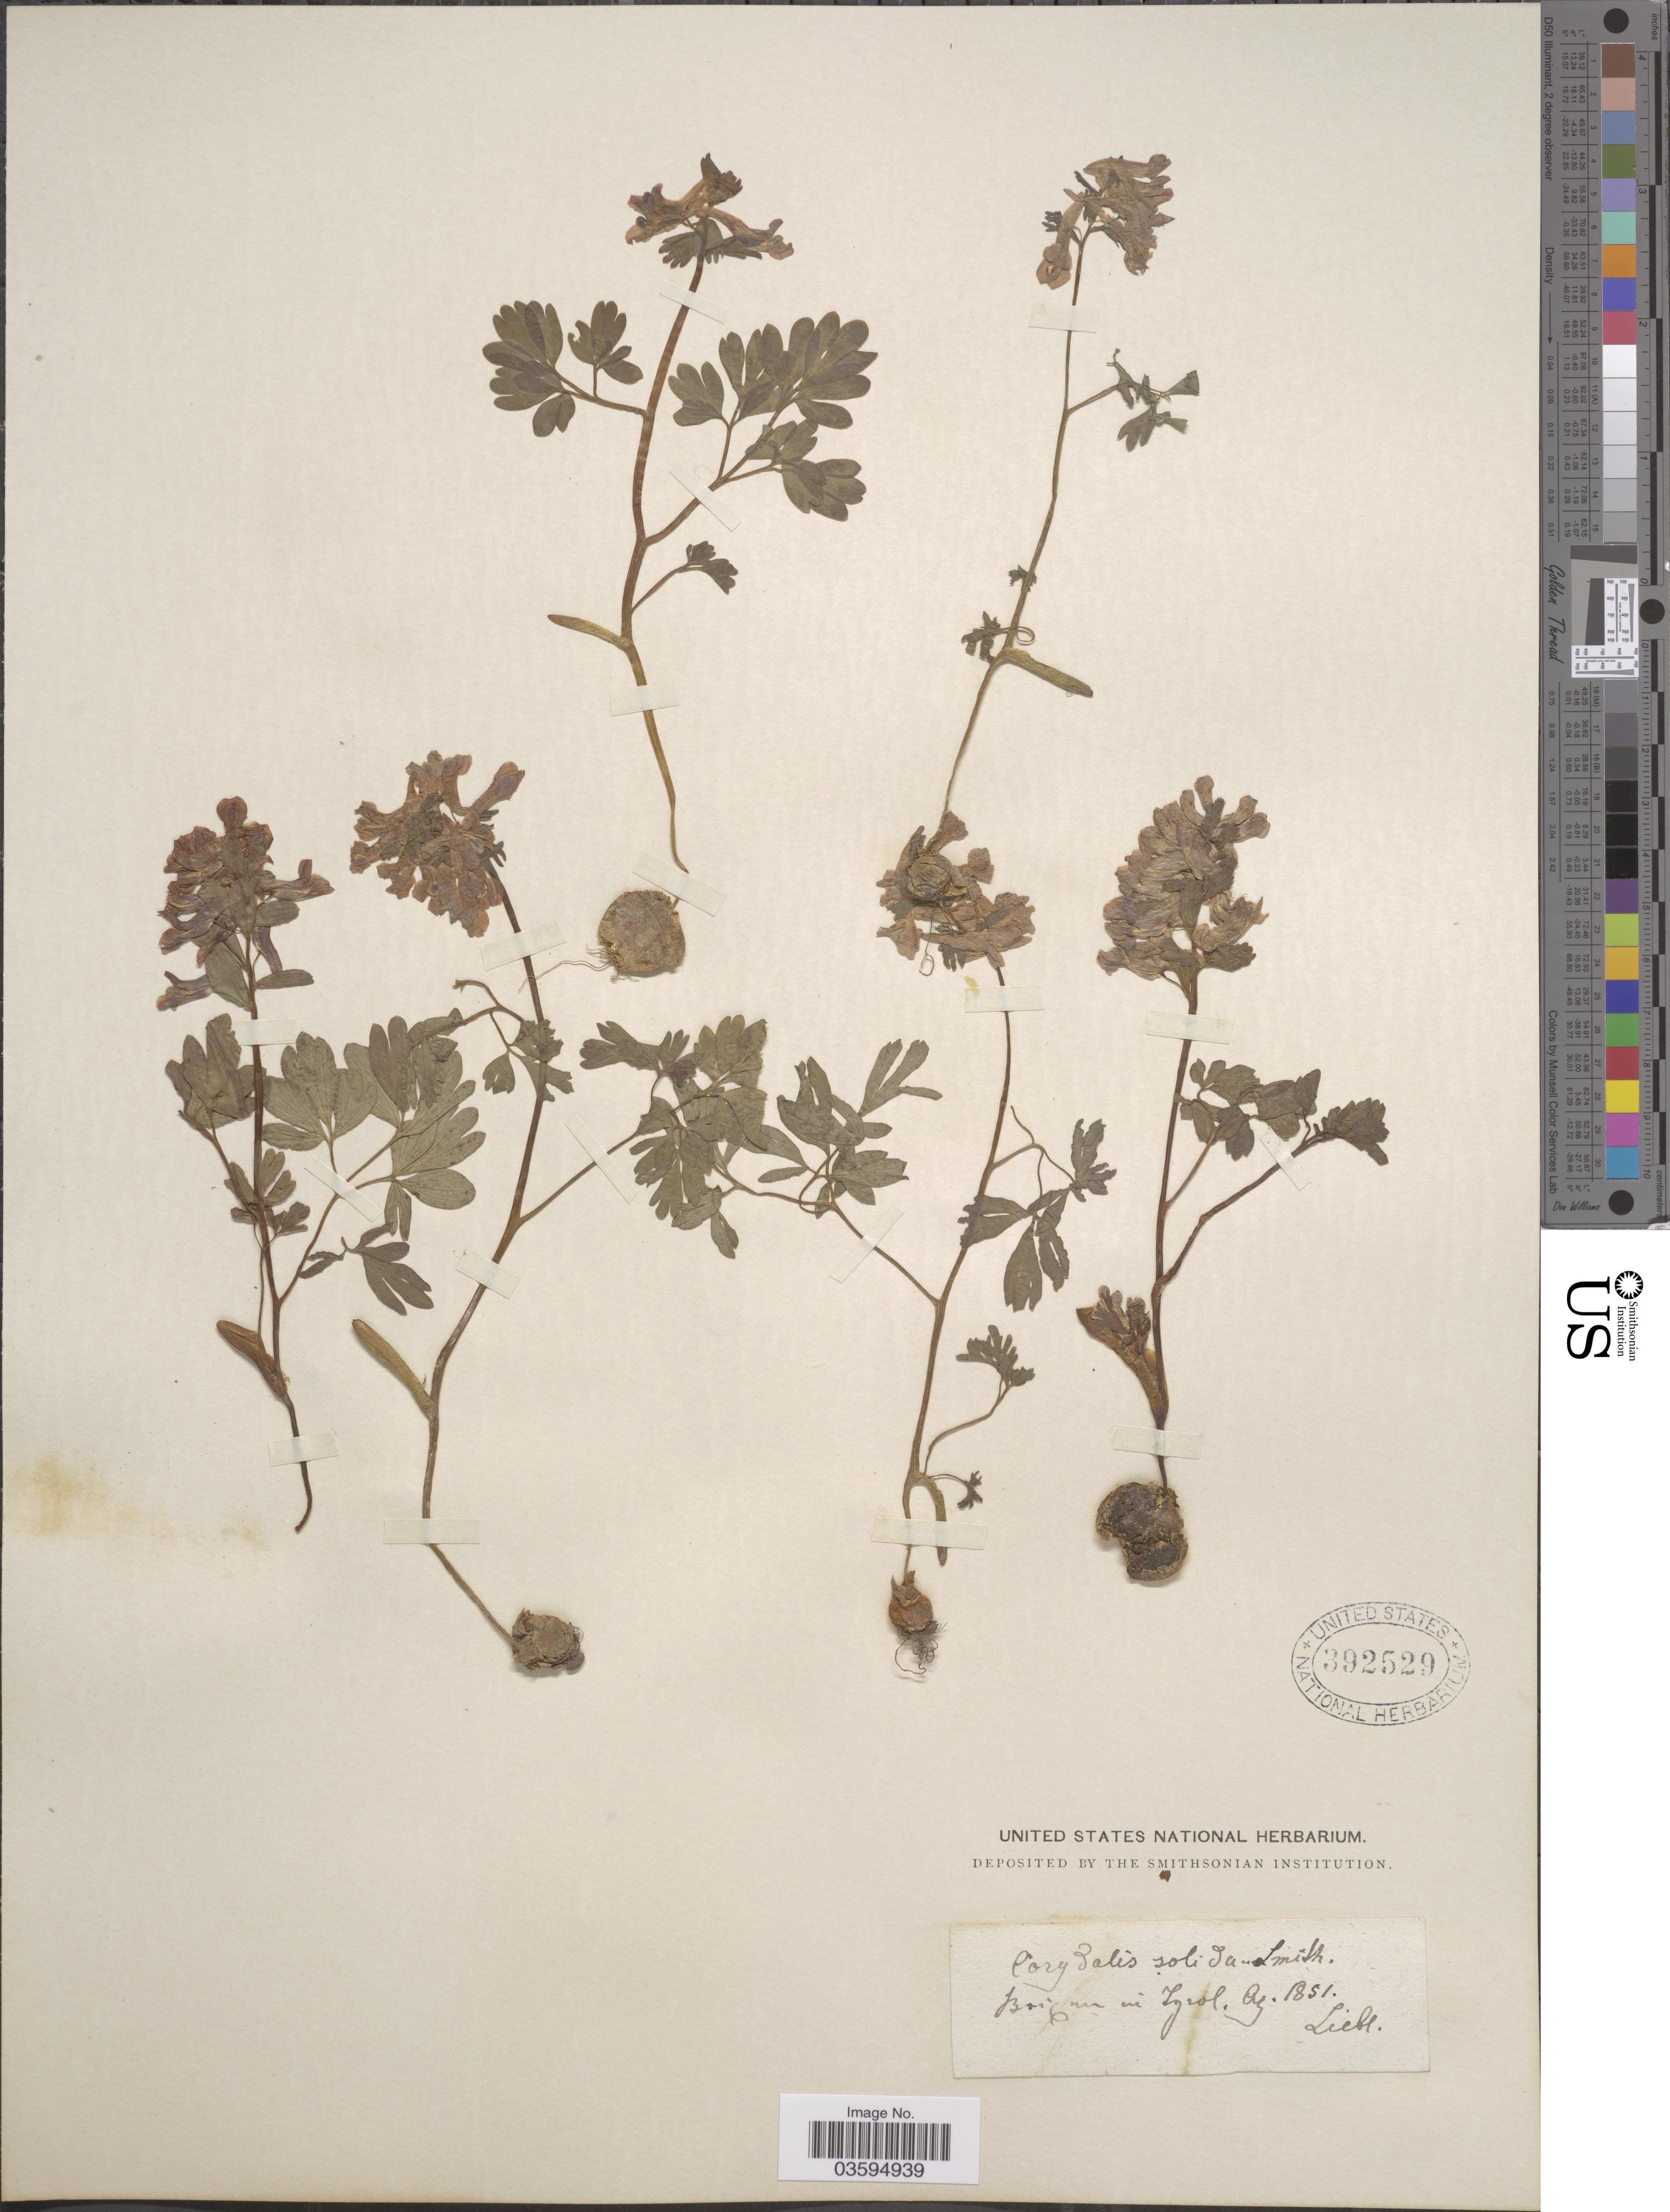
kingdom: Plantae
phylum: Tracheophyta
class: Magnoliopsida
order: Ranunculales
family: Papaveraceae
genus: Corydalis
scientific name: Corydalis solida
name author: (L.) Clairv.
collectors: Liebl.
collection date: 1851-08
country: Austria / Italy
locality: Brignia in Tyrol. [interpreted]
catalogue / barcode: US 392529